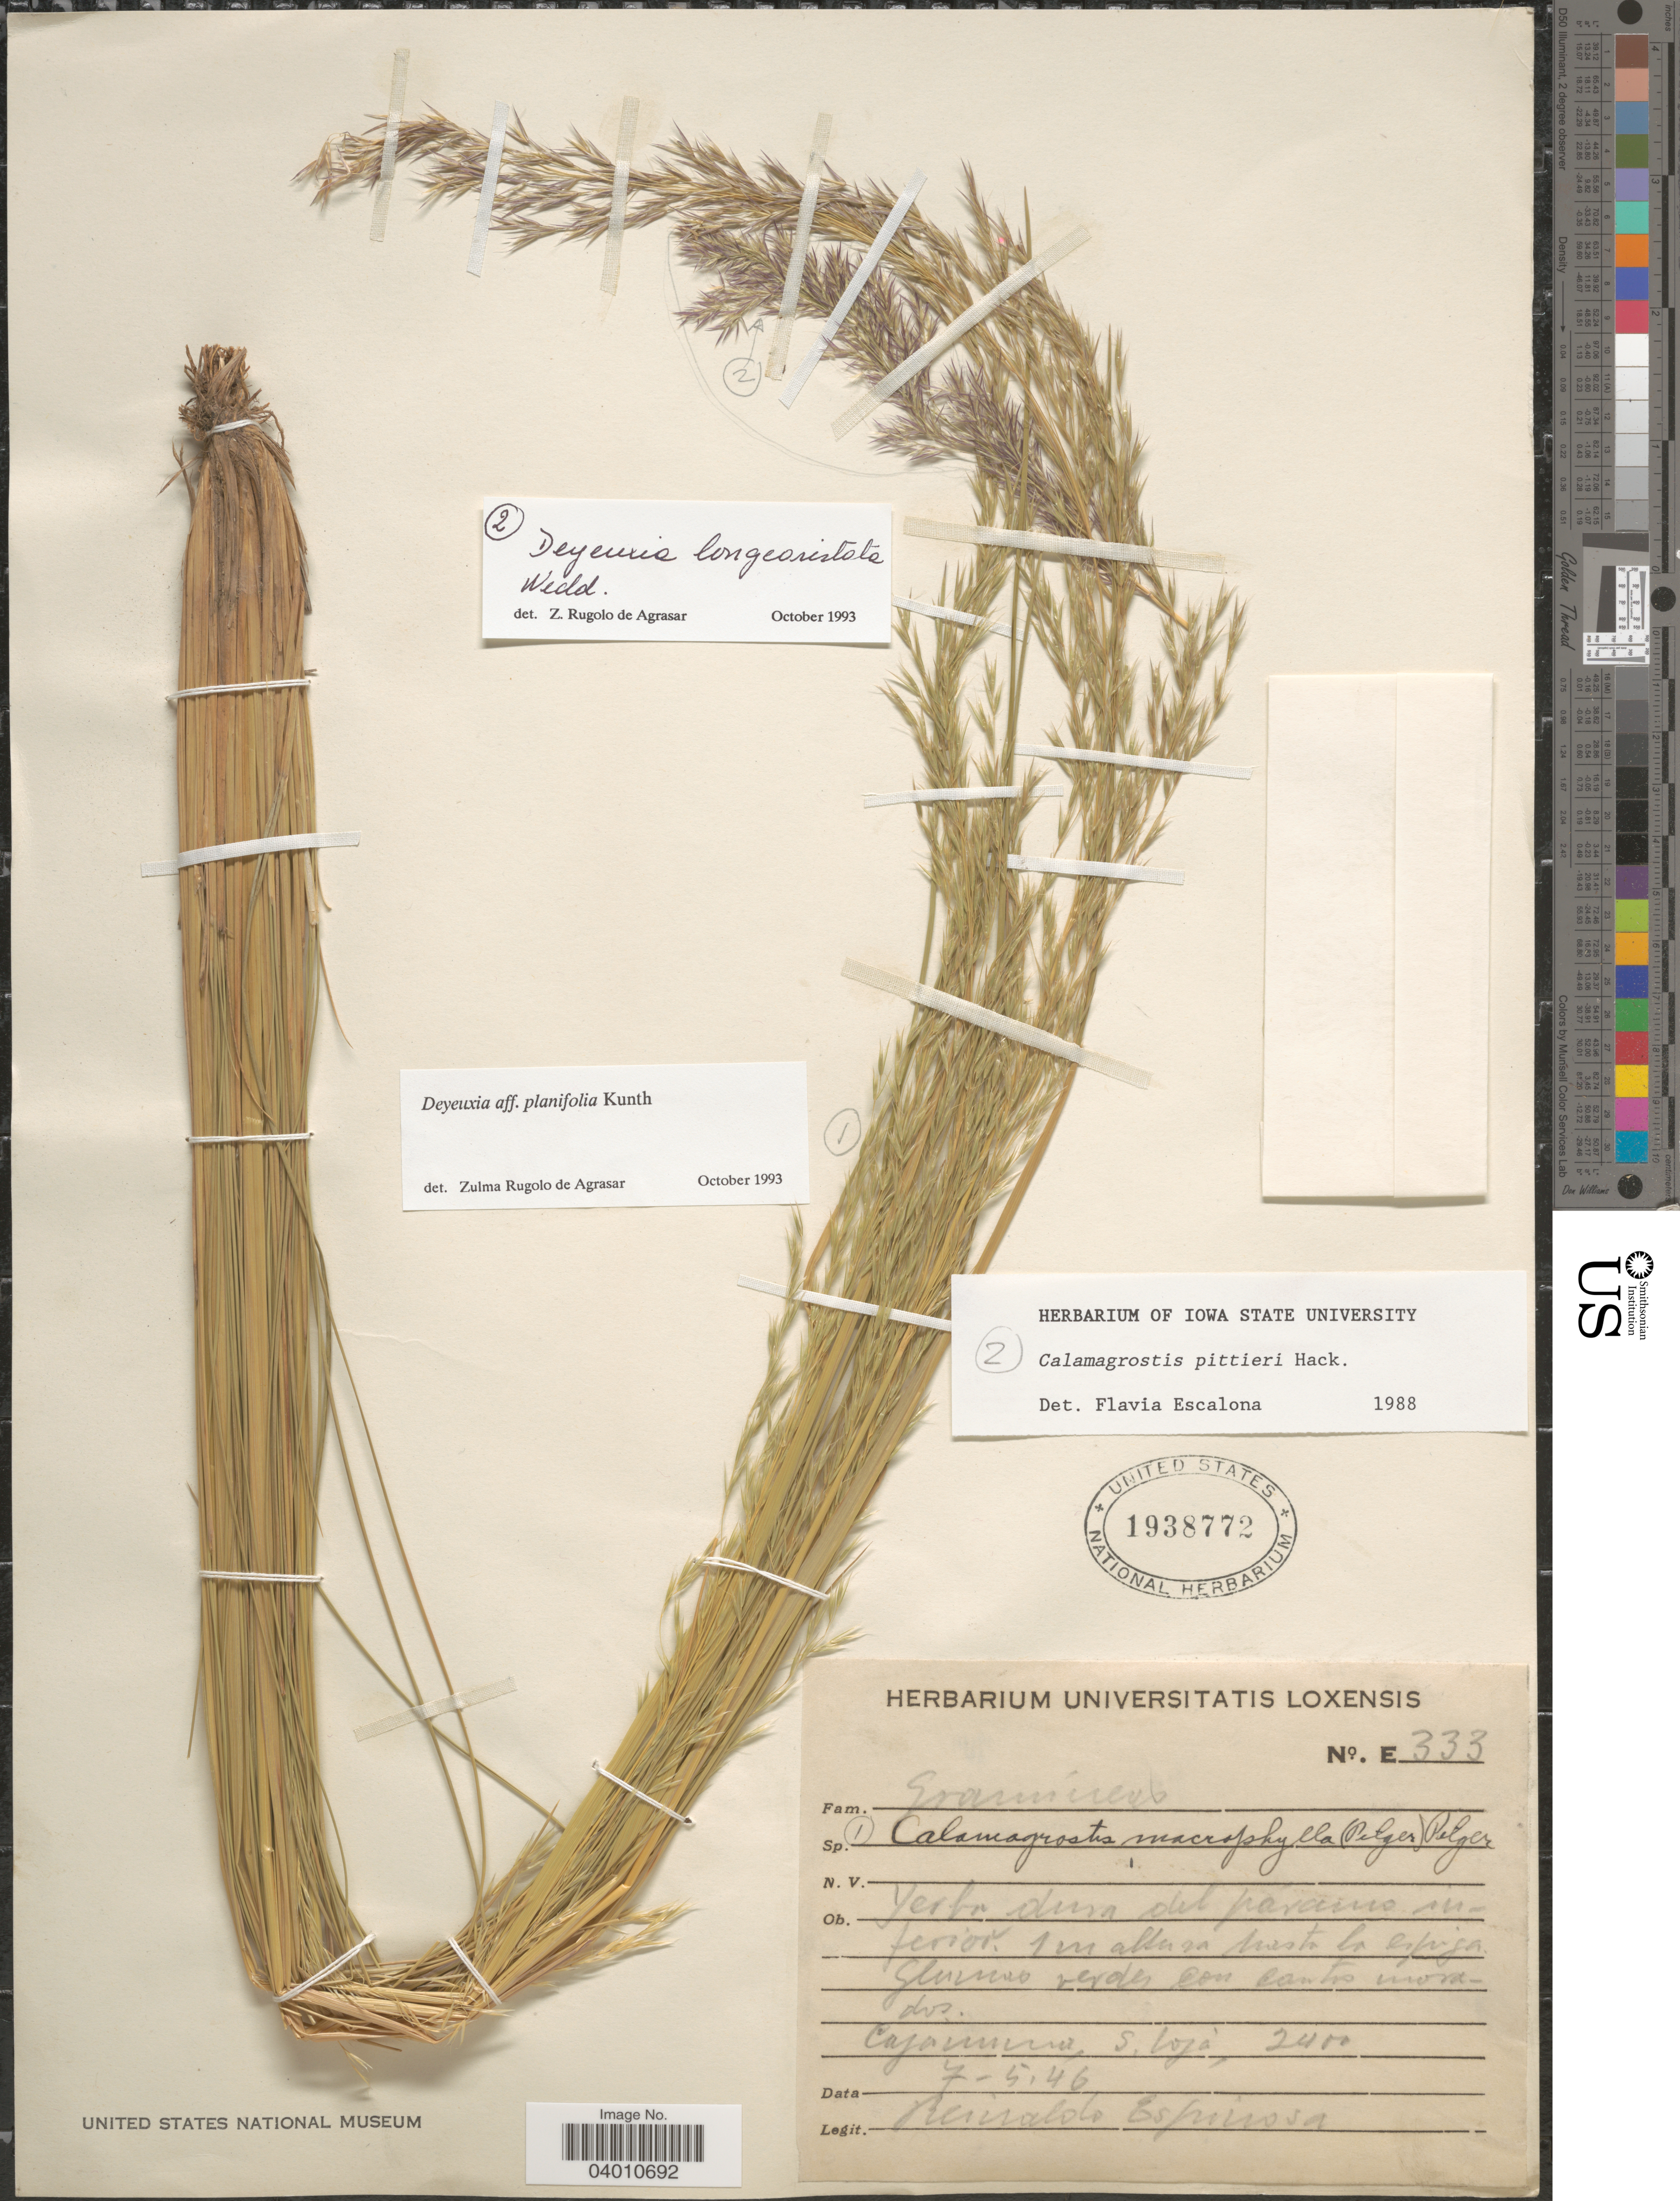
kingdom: Plantae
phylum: Tracheophyta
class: Liliopsida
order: Poales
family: Poaceae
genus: Peyritschia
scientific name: Peyritschia planifolia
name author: (Kunth) P.M. Peterson et al.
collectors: R. Espinosa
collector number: E333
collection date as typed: Transcribed d/m/y: 7/5/46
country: Ecuador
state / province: Loja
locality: Cajanuma, S. Loja.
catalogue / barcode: US 1938772